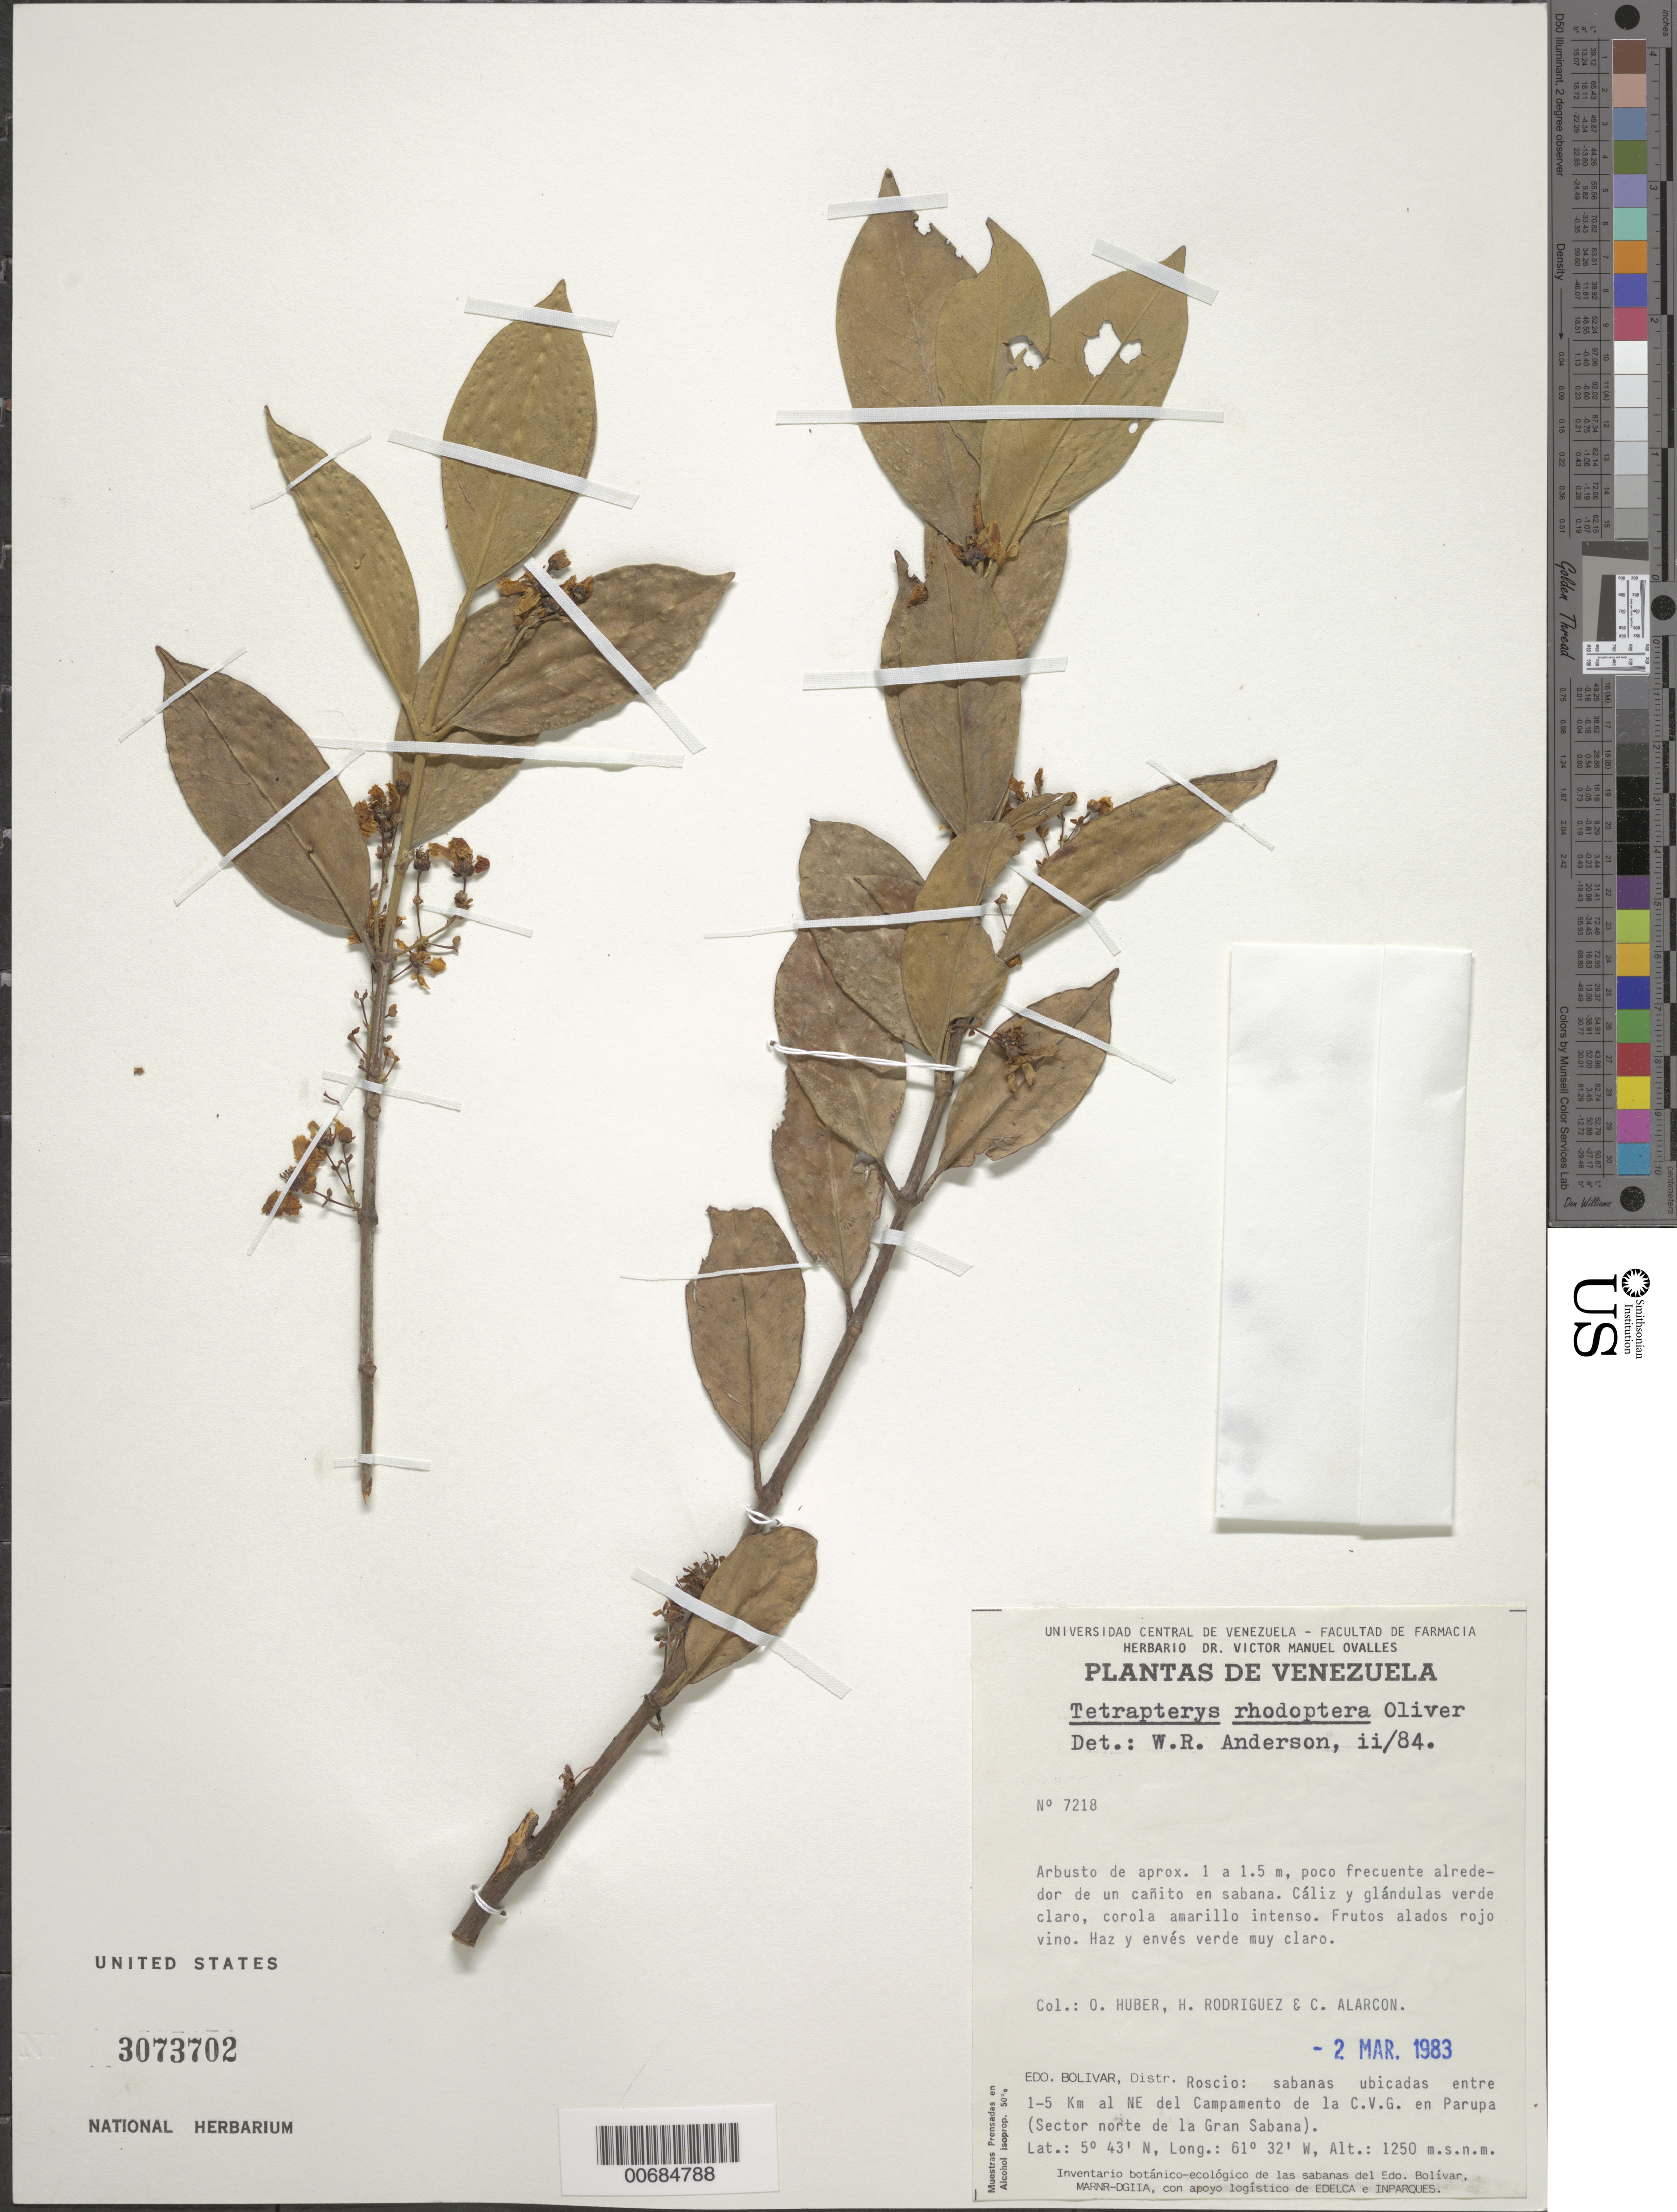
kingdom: Plantae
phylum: Tracheophyta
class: Magnoliopsida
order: Malpighiales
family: Malpighiaceae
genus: Glicophyllum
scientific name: Glicophyllum rhodopteron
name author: (Oliv.) R.F. Almeida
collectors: O. Huber, H. Rodriguez & C. Alarcon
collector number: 7218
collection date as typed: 2-Mar-83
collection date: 1983-03-02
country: Venezuela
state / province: Bolívar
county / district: Roscio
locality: Campamento de la C.V.G. en Parupa, 1-5 km NE (sector norte de la Gran Sabana)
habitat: Cañito en sabana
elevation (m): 1250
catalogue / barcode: US 3073702